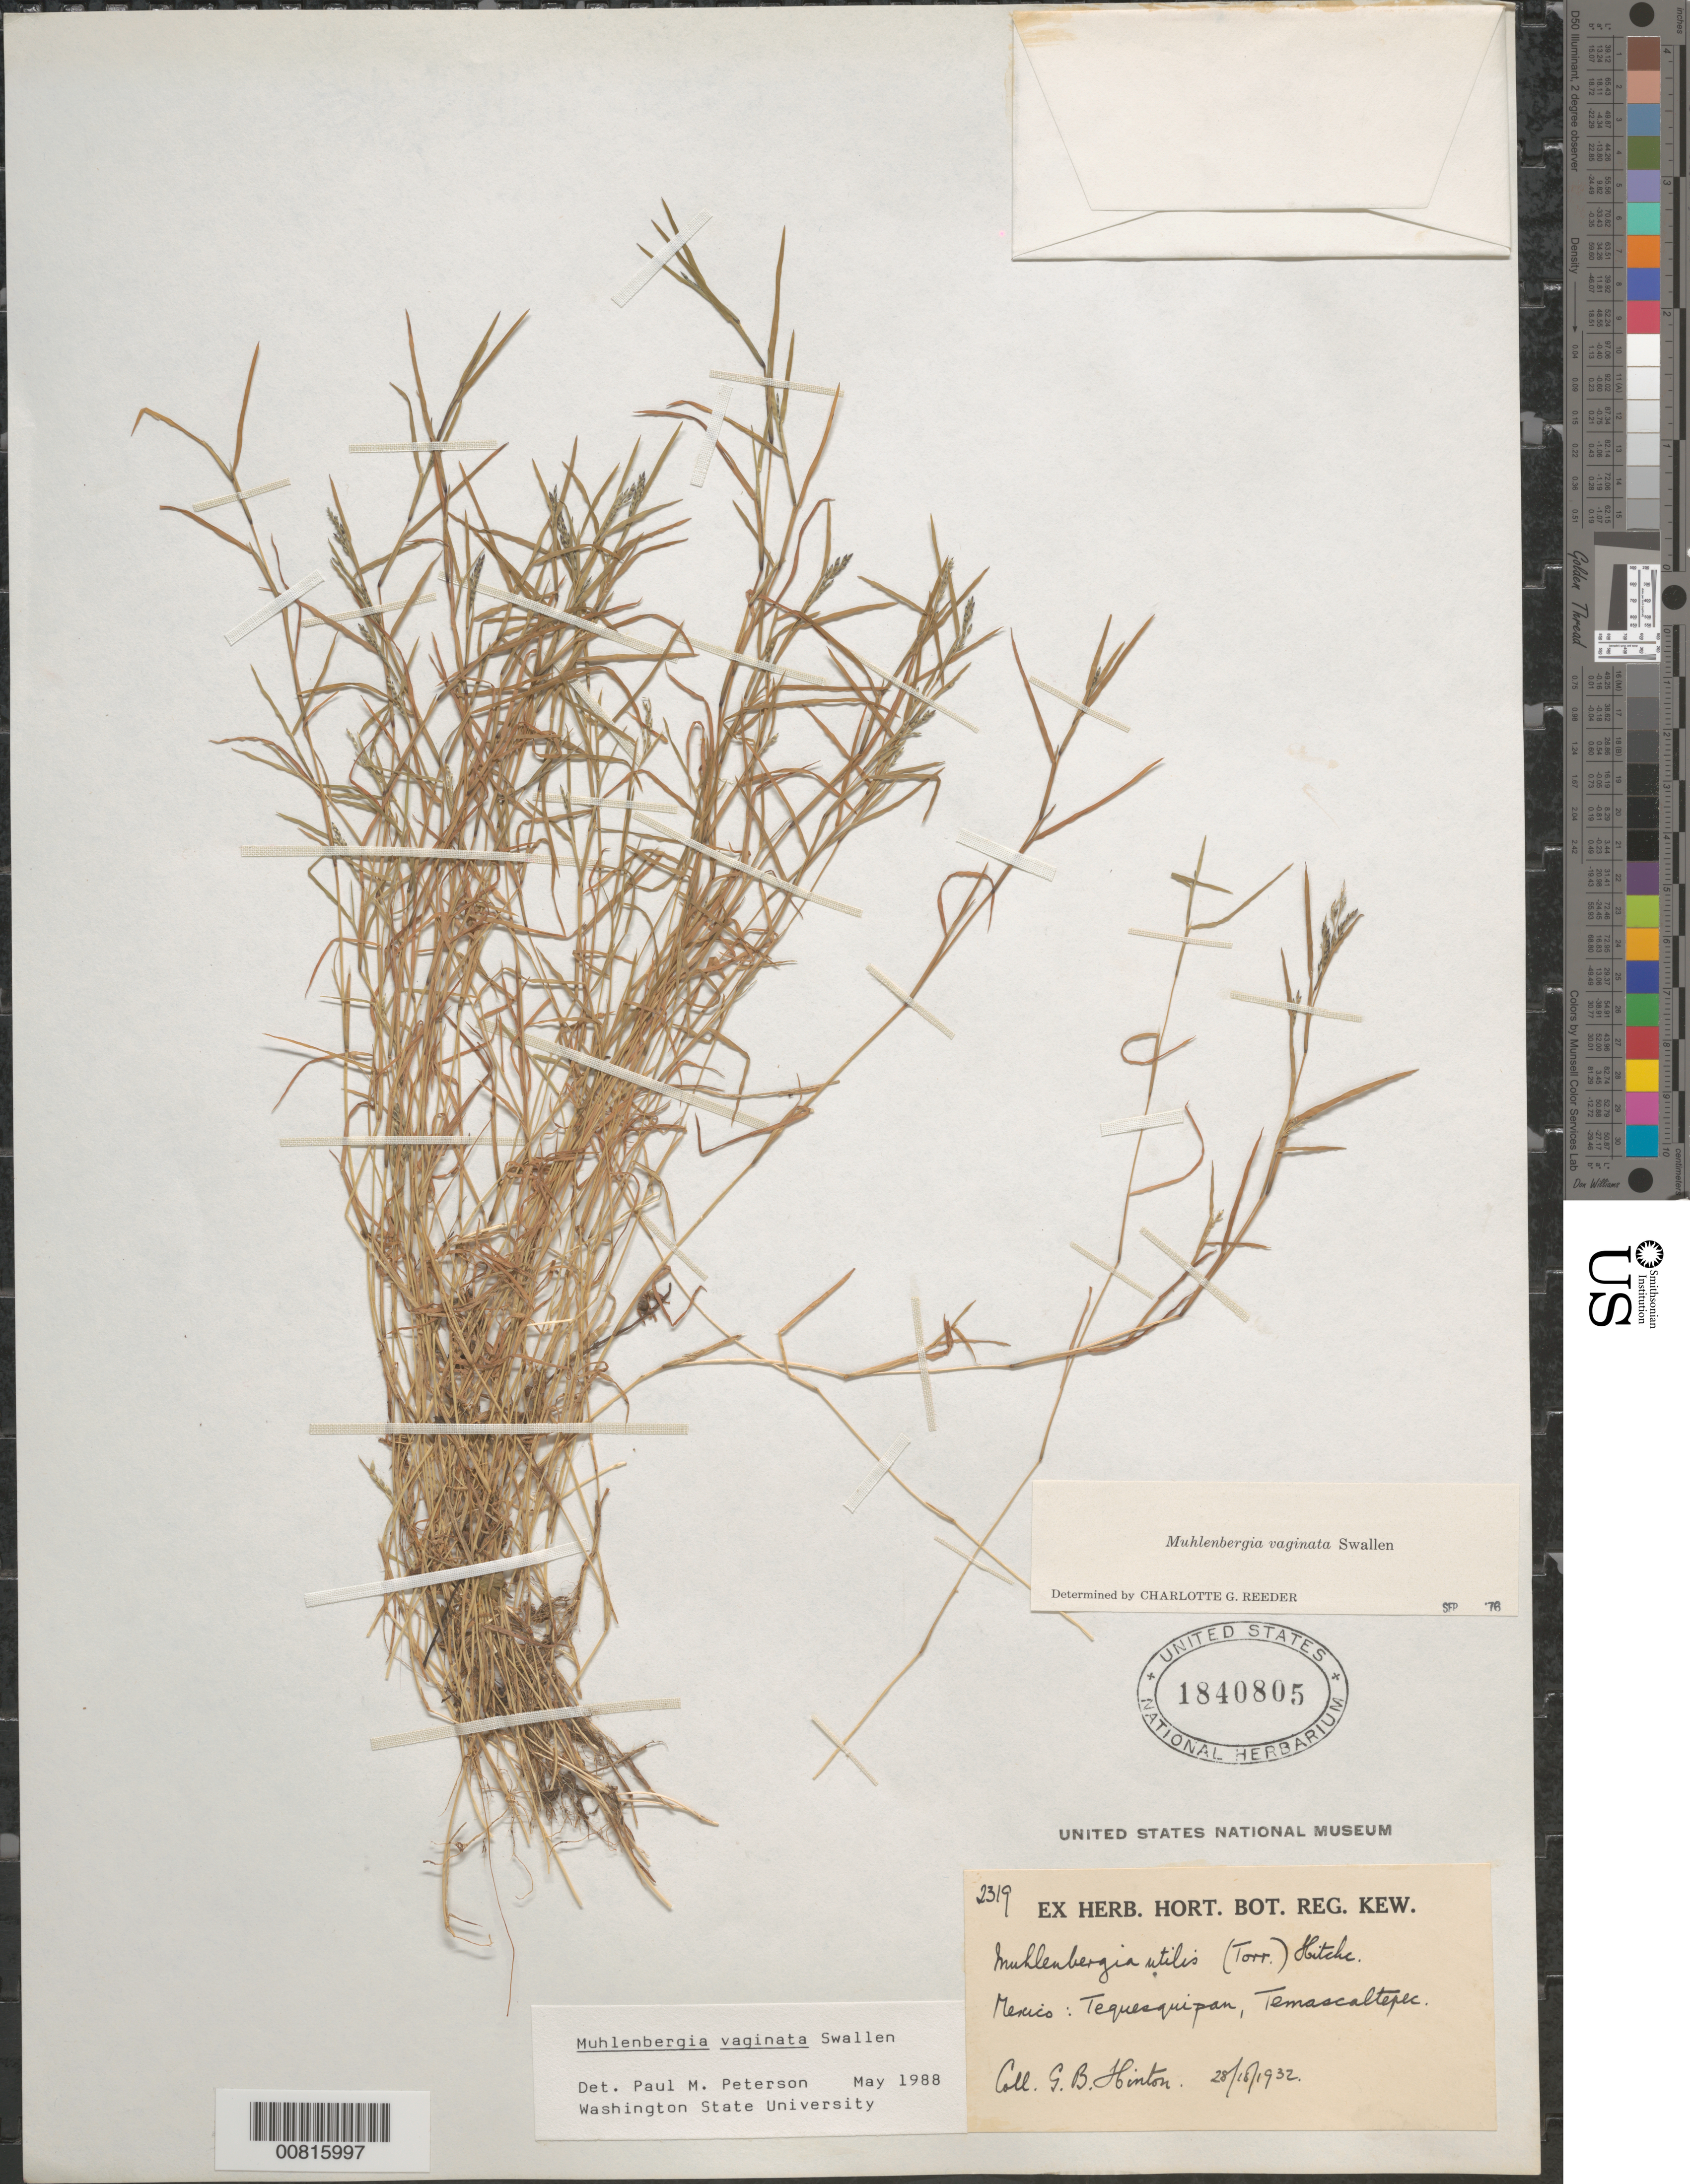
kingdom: Plantae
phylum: Tracheophyta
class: Liliopsida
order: Poales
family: Poaceae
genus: Muhlenbergia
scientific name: Muhlenbergia vaginata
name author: Swallen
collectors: G. B. Hinton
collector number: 2319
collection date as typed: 28 Oct 1932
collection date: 1932-10-28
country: Mexico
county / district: Temascaltepec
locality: Tequesquipan, mpio. Temascaltepec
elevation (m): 2480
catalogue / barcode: US 1840805